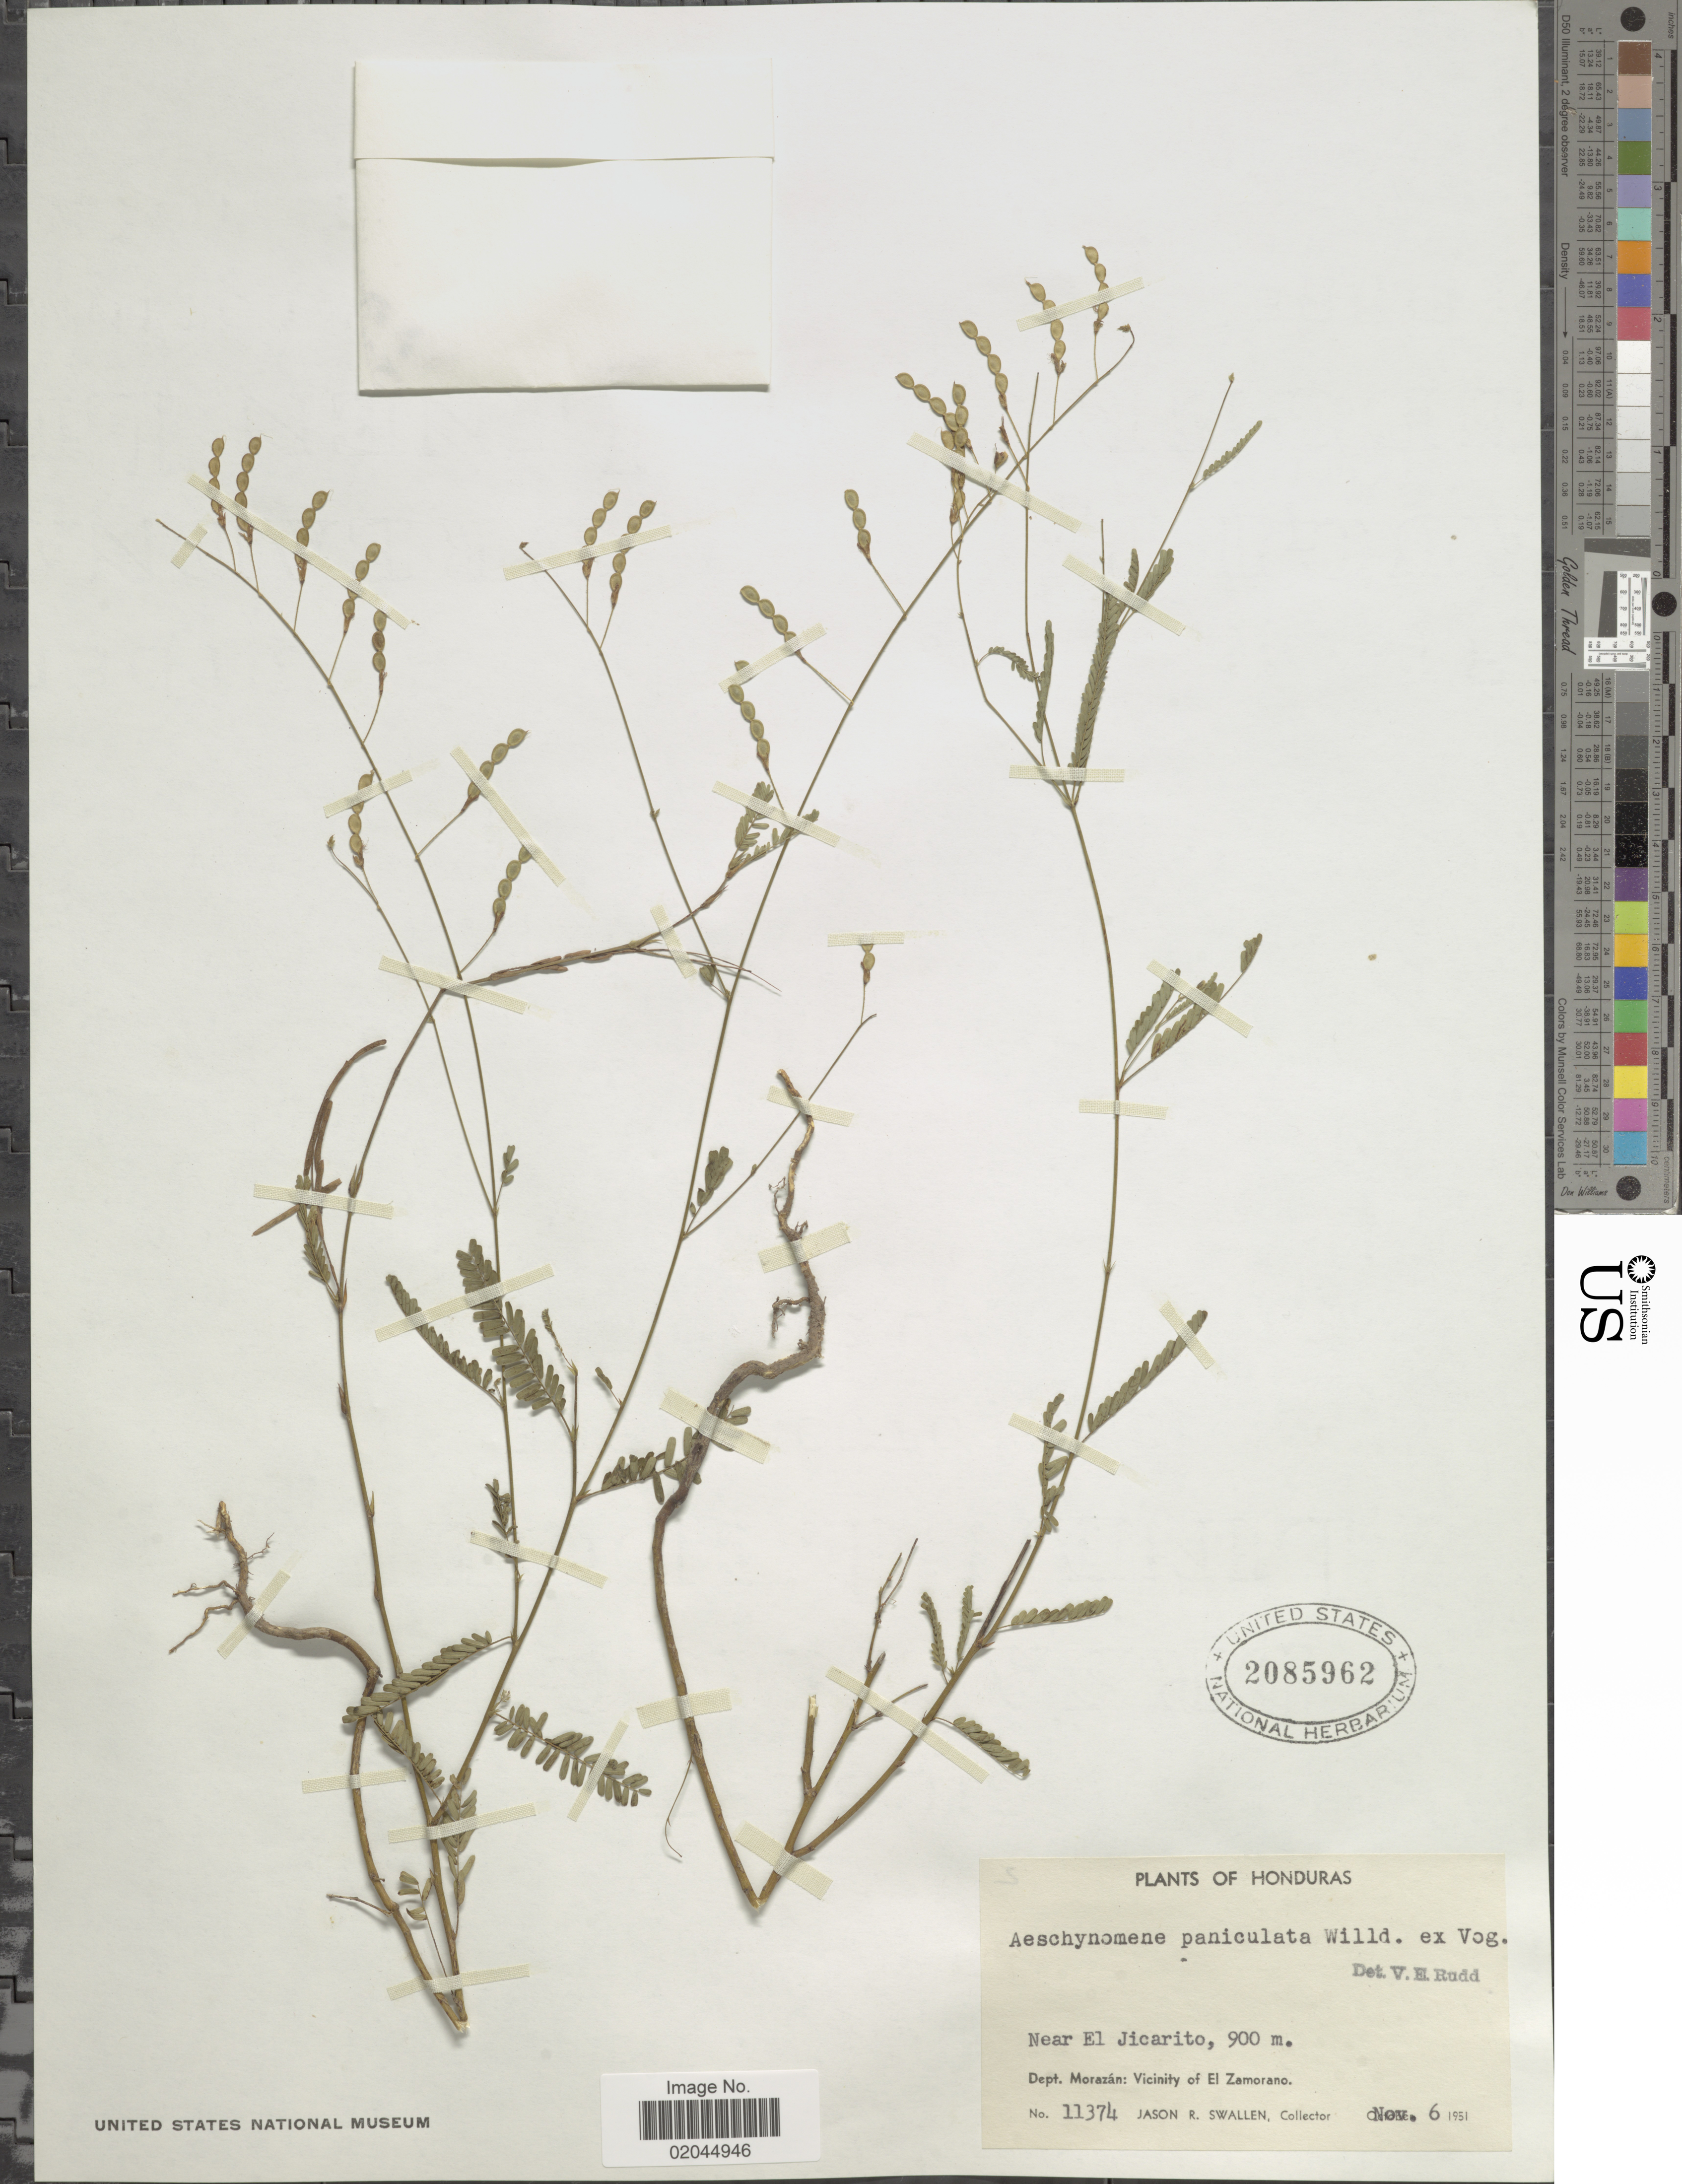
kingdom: Plantae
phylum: Tracheophyta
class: Magnoliopsida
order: Fabales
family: Fabaceae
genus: Aeschynomene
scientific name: Aeschynomene paniculata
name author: Vogel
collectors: J. R. Swallen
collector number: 11374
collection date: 1951-11-06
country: Honduras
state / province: Fco. Morazán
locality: Near El Jicarito, Dept. Morazan: Vicinity of El Zamorano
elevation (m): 900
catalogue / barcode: US 2085962